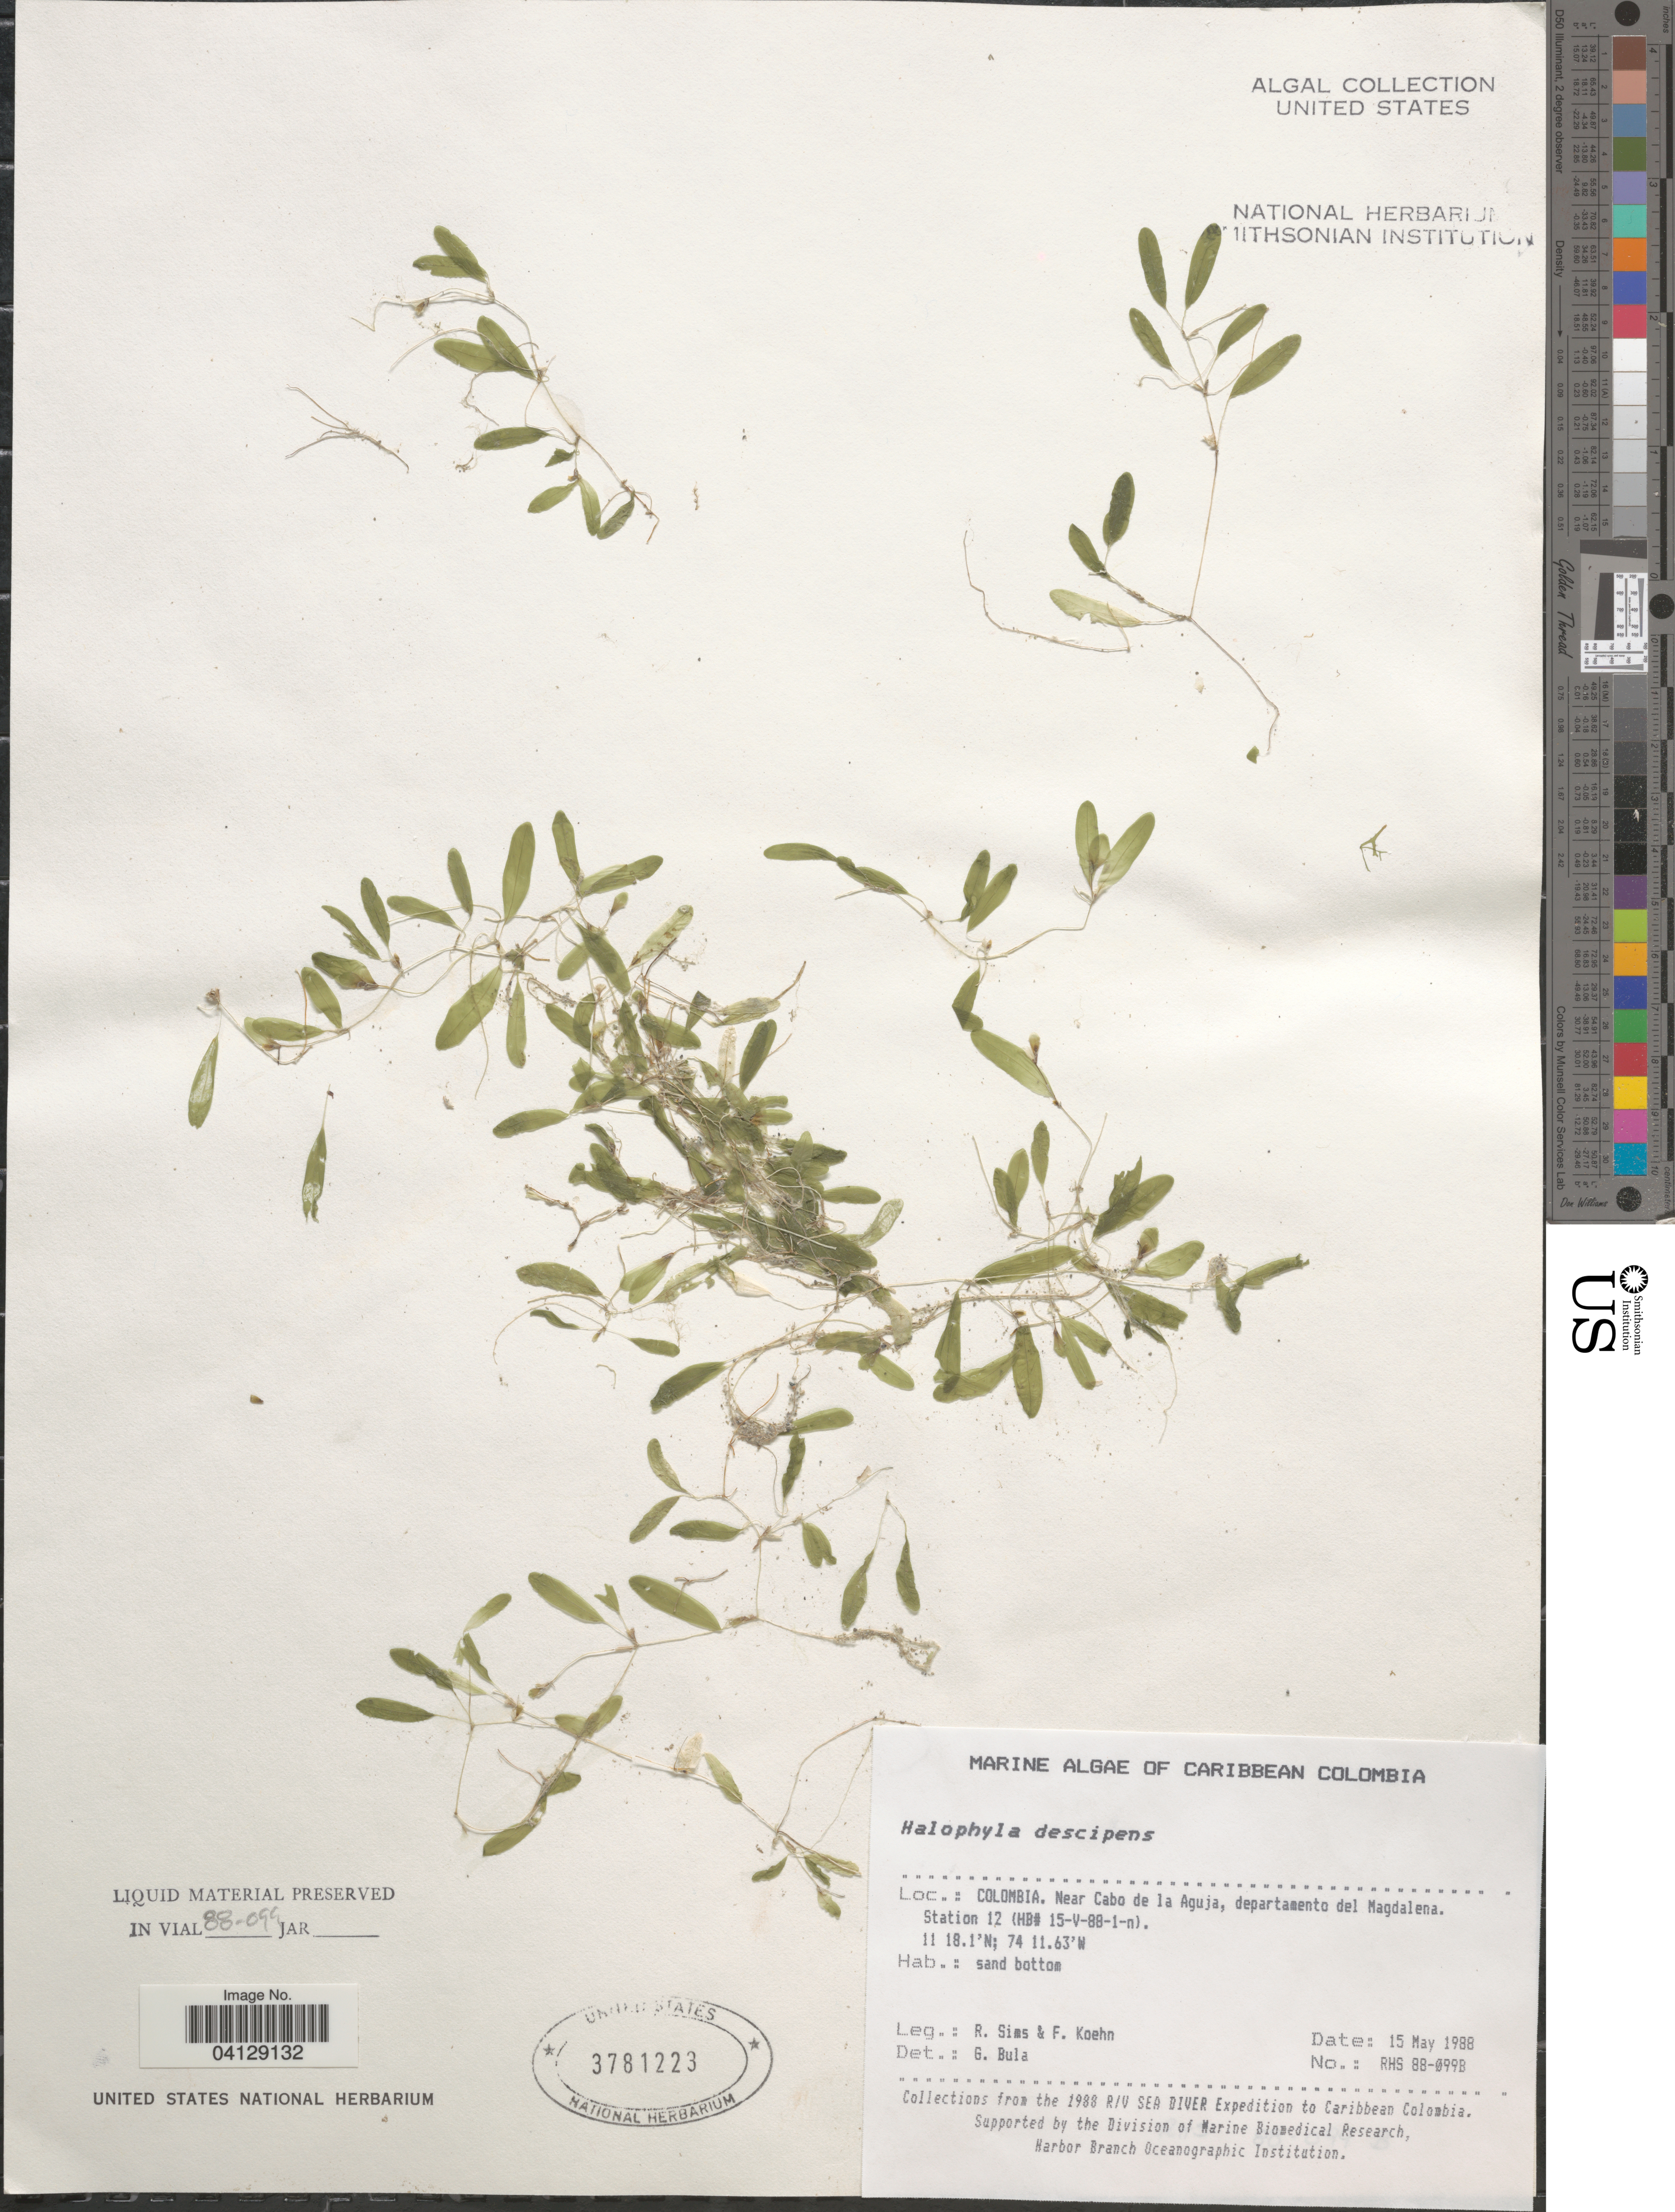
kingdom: Plantae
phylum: Tracheophyta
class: Liliopsida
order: Alismatales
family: Hydrocharitaceae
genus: Halophila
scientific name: Halophila decipiens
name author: Ostenf.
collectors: R. Sims & F. Koehn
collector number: RHS 88-099B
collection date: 1988-05-15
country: Colombia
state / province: Magdalena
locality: Caribbean Colombia. Near Cabo de la Aguja, departamento del Magdalena. Station 12 (HB# 15-V-88-1-n).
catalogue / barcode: US 3781223